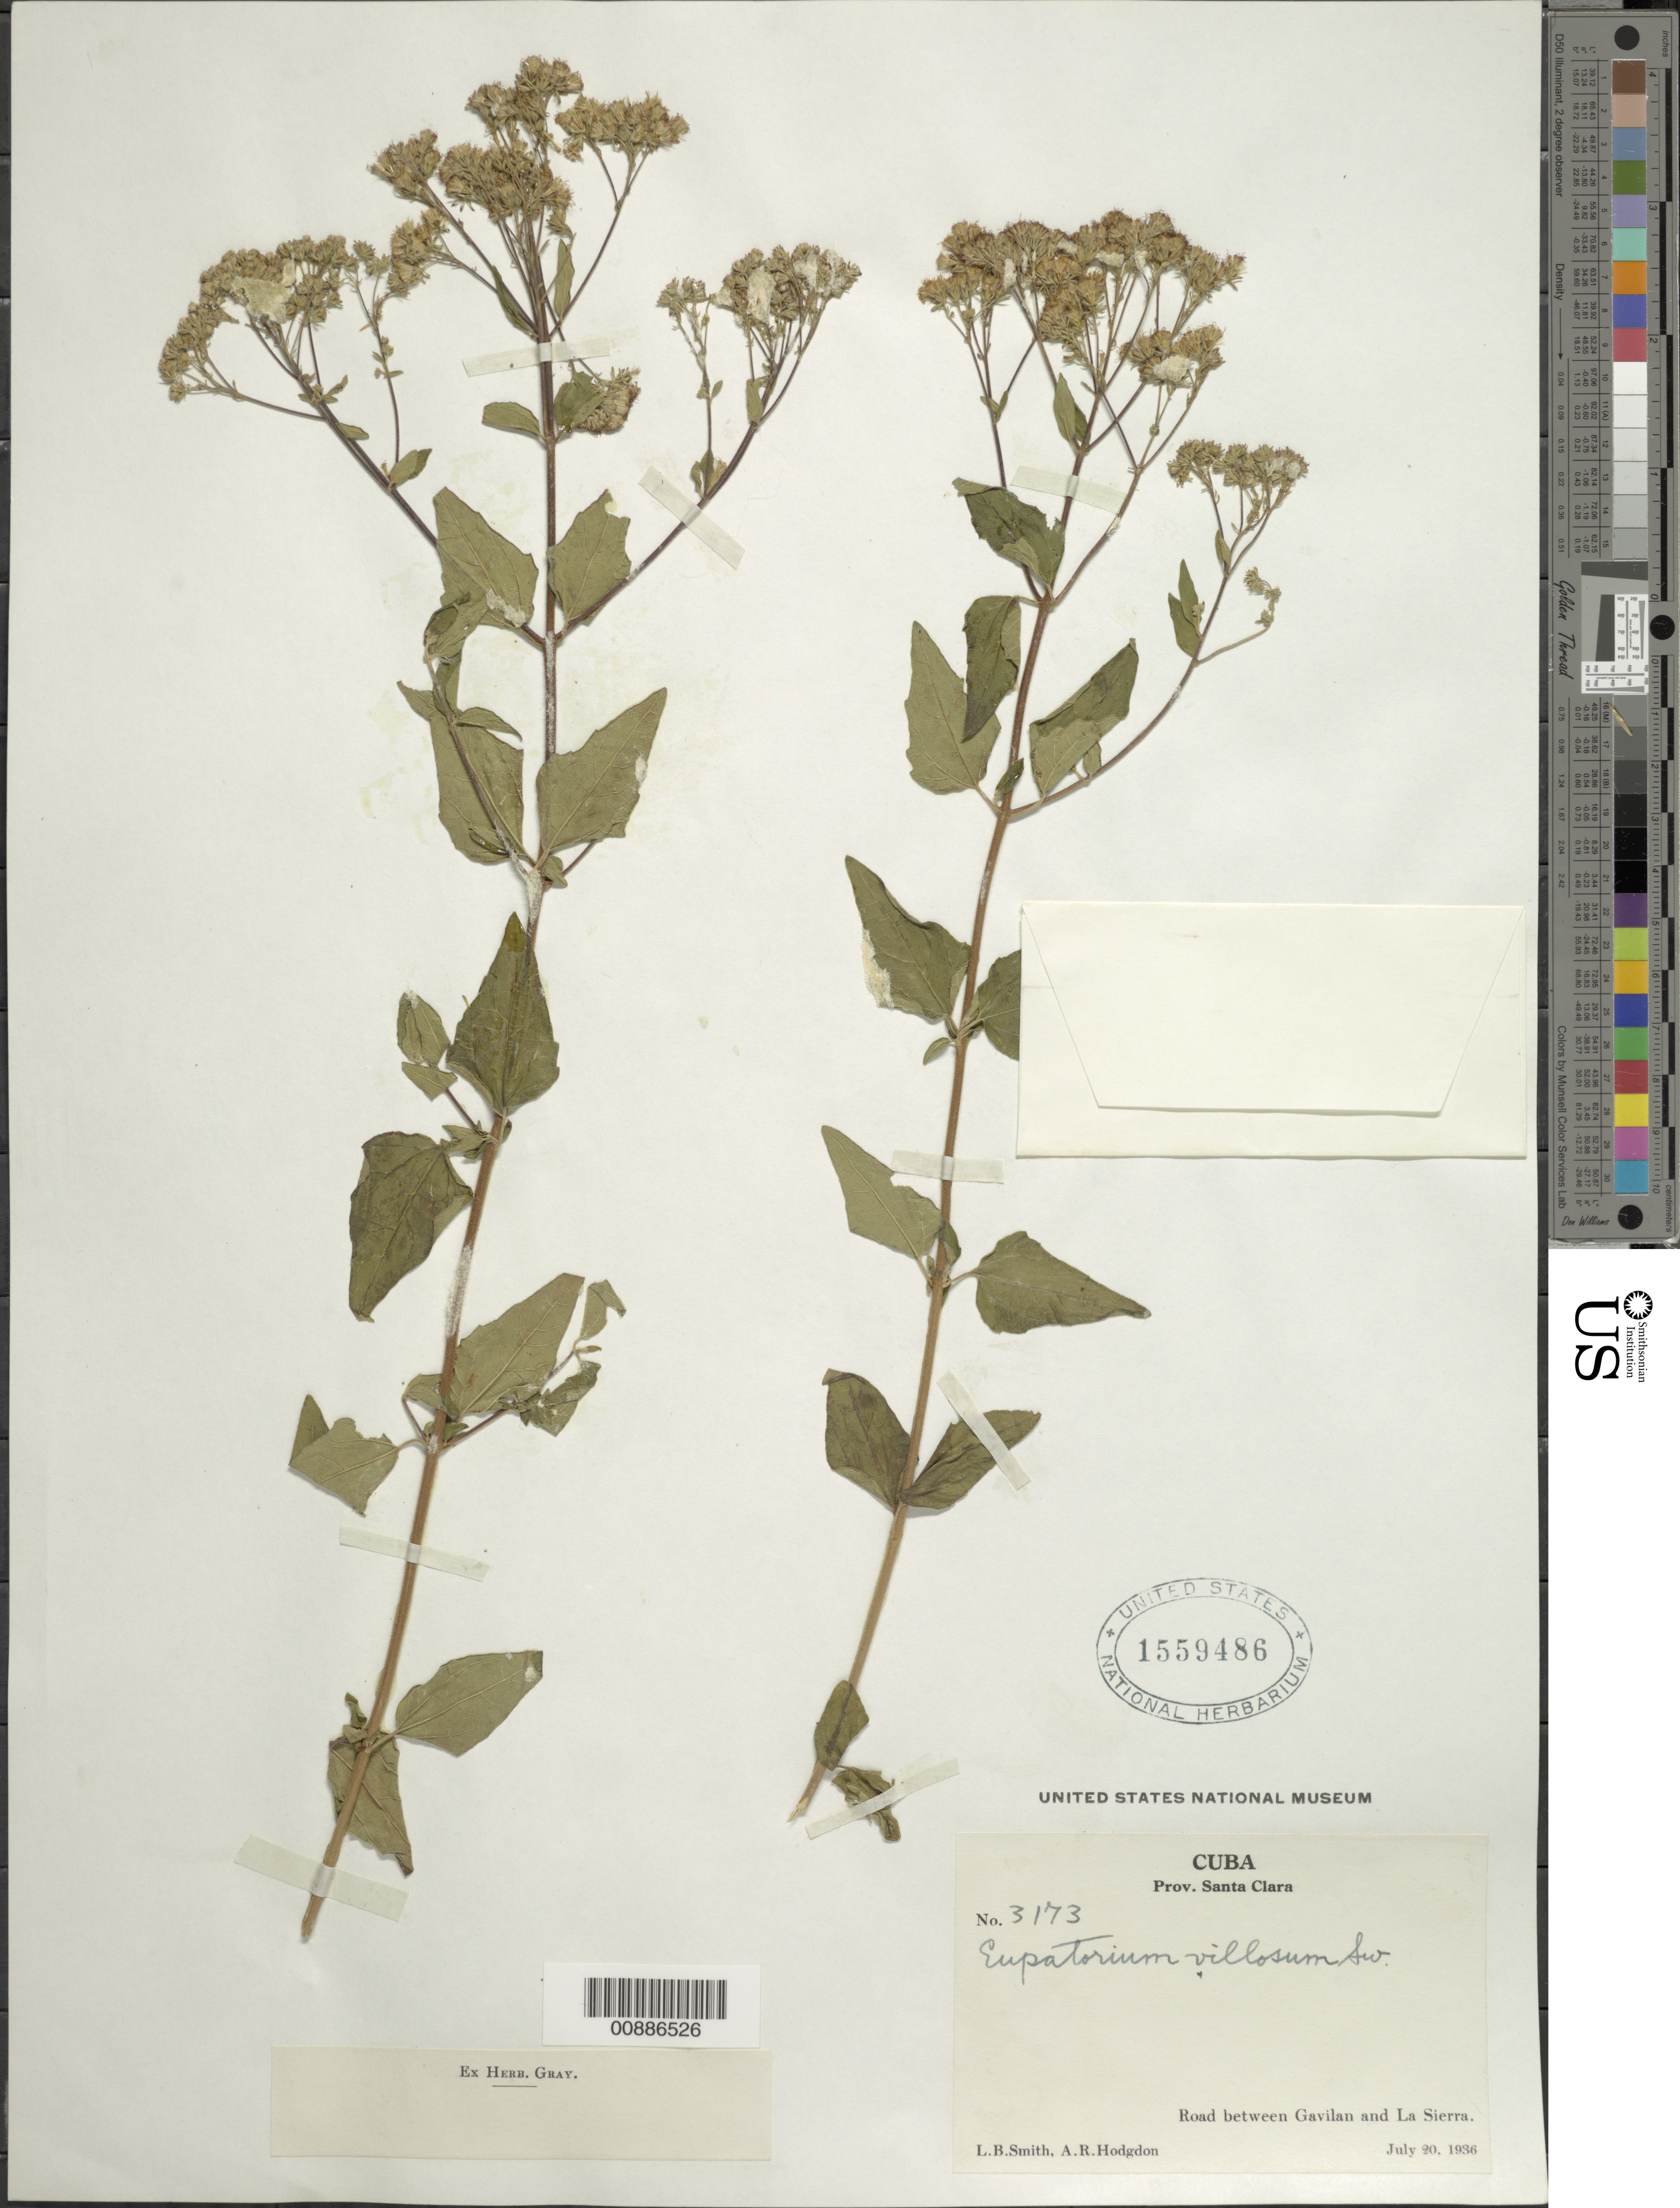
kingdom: Plantae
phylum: Tracheophyta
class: Magnoliopsida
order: Asterales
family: Asteraceae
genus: Koanophyllon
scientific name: Koanophyllon villosum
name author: (Sw.) R.M. King & H. Rob.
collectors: L. Smith & A. R. Hodgdon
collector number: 3173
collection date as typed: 20 Jul 1936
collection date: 1936-07-20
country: Cuba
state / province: Las Villas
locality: Road between Gavilan and La Sierra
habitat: Along road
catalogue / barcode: US 1559486